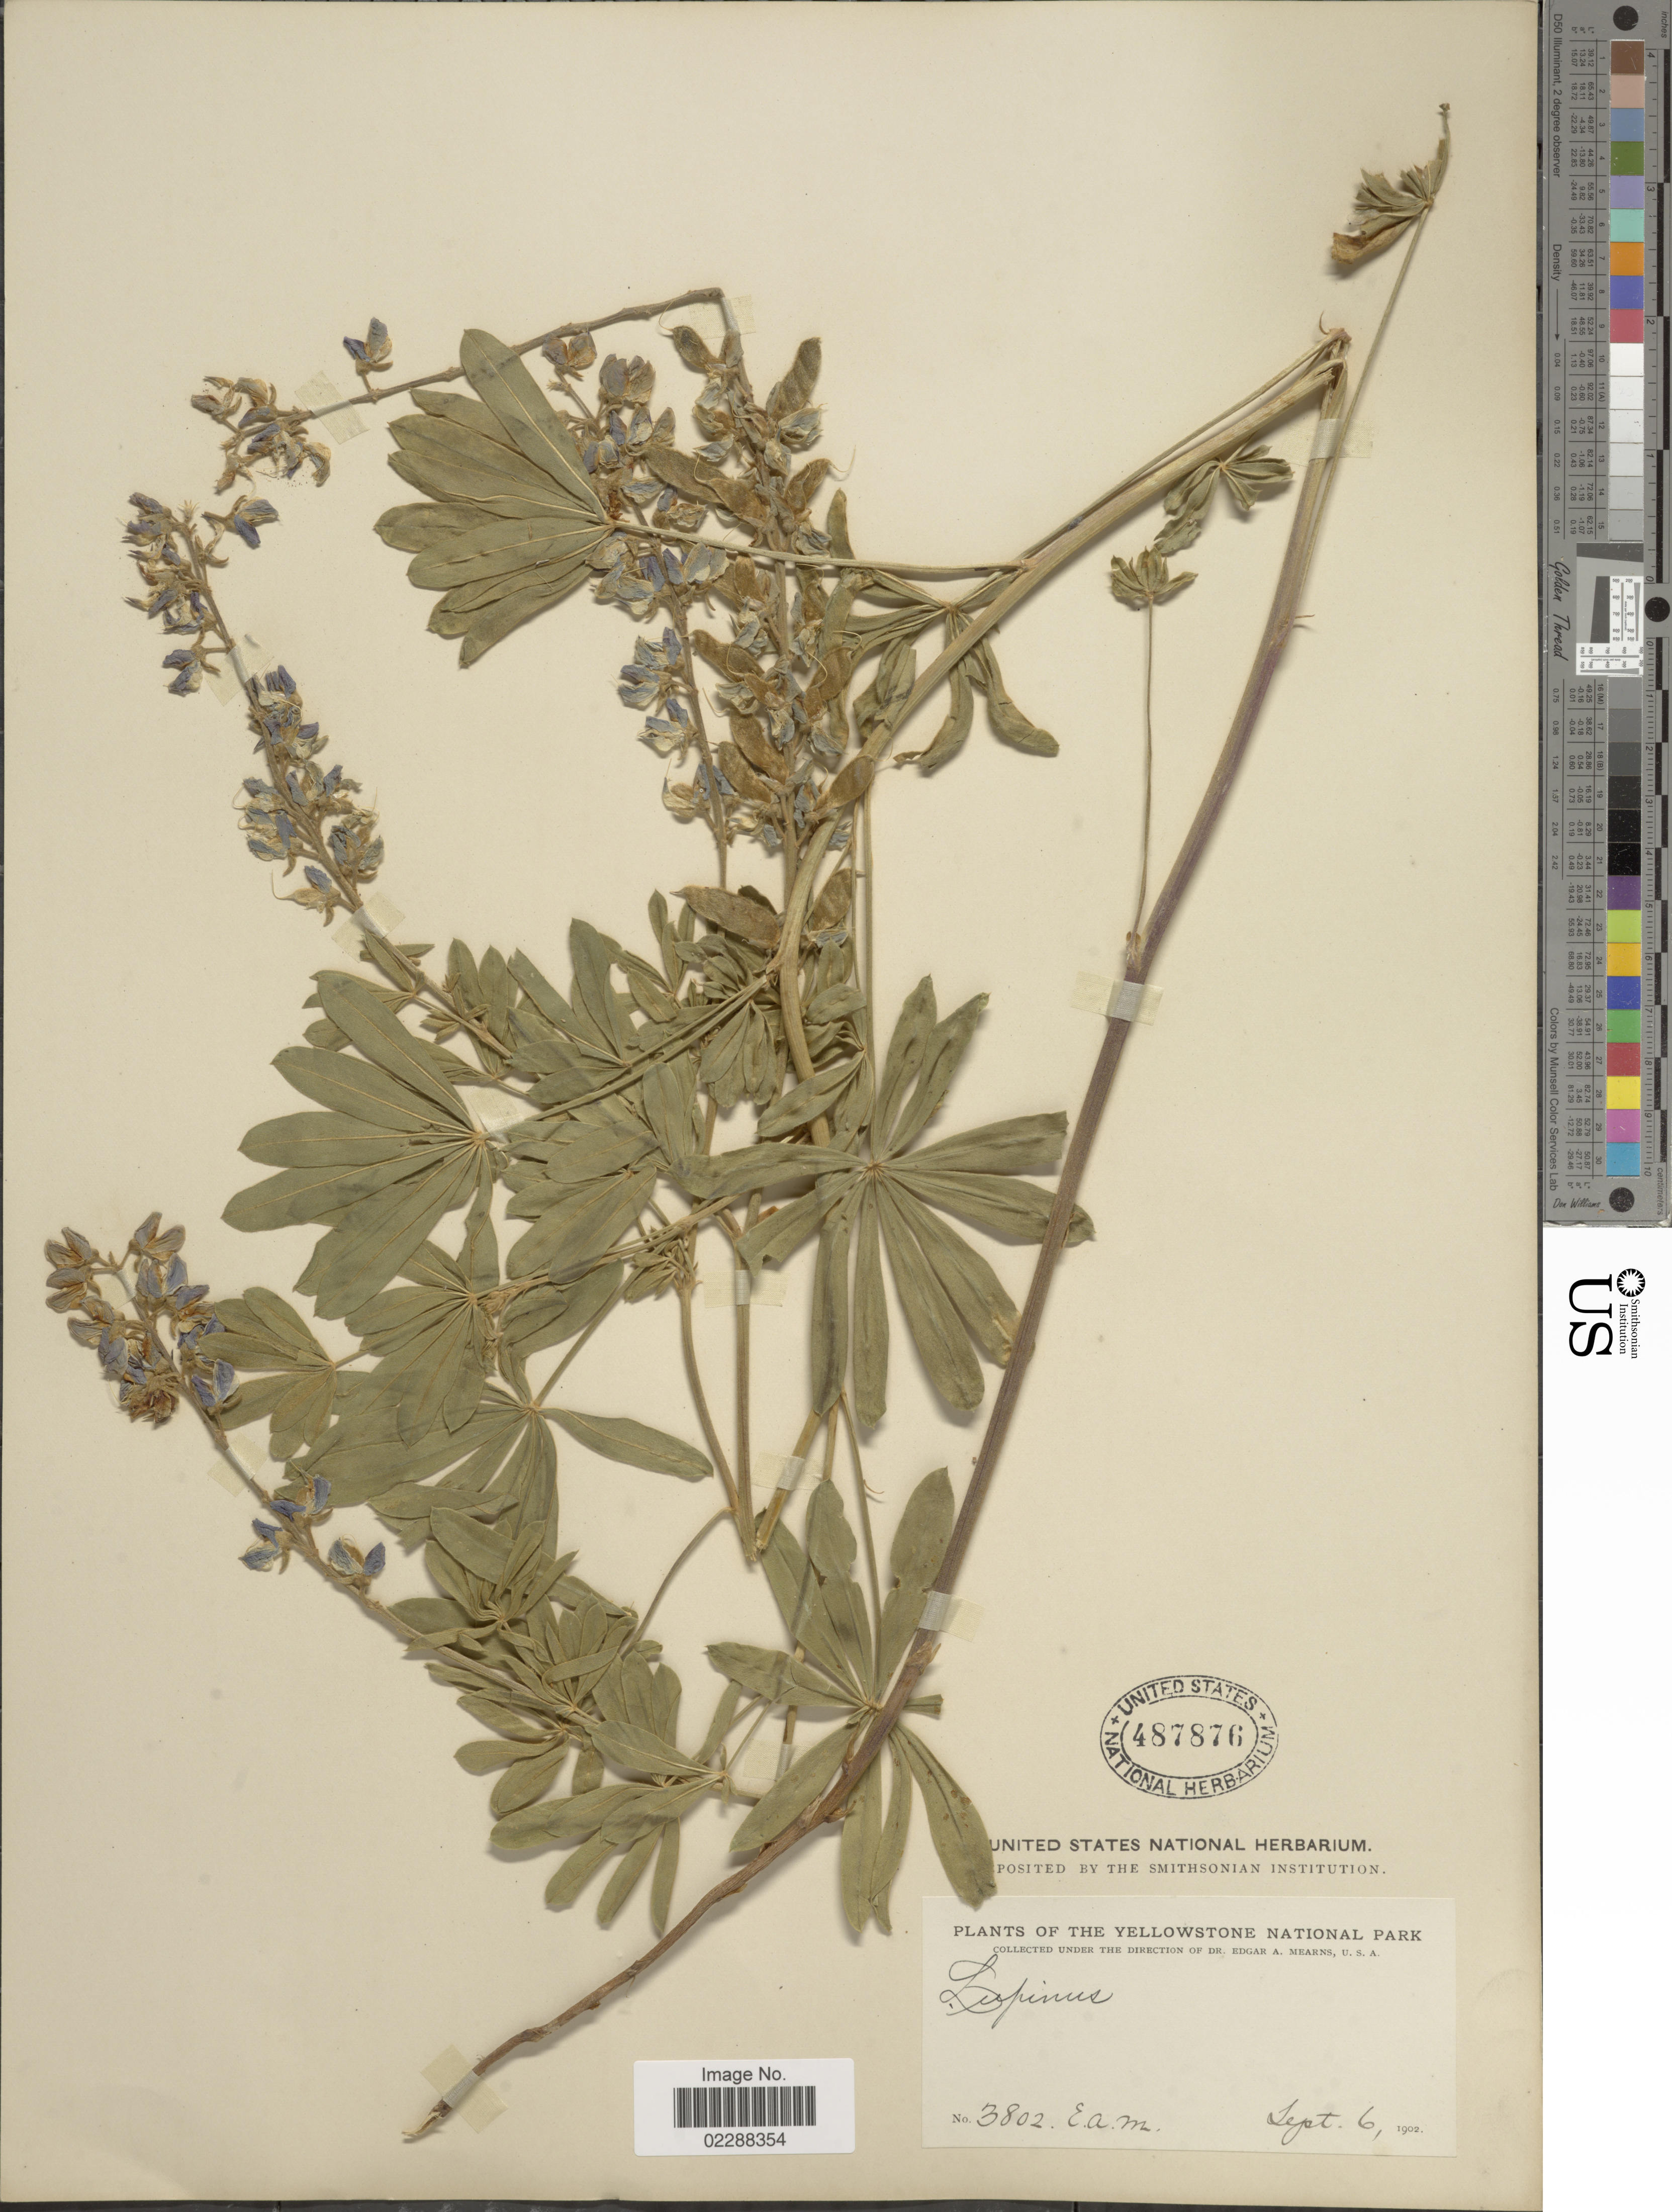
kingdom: Plantae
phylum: Tracheophyta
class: Magnoliopsida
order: Fabales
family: Fabaceae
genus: Lupinus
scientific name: Lupinus sp.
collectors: E. A. Mearns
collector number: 3802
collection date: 1902-09-06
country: United States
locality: The Yellowstone National Park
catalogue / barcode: US 487876